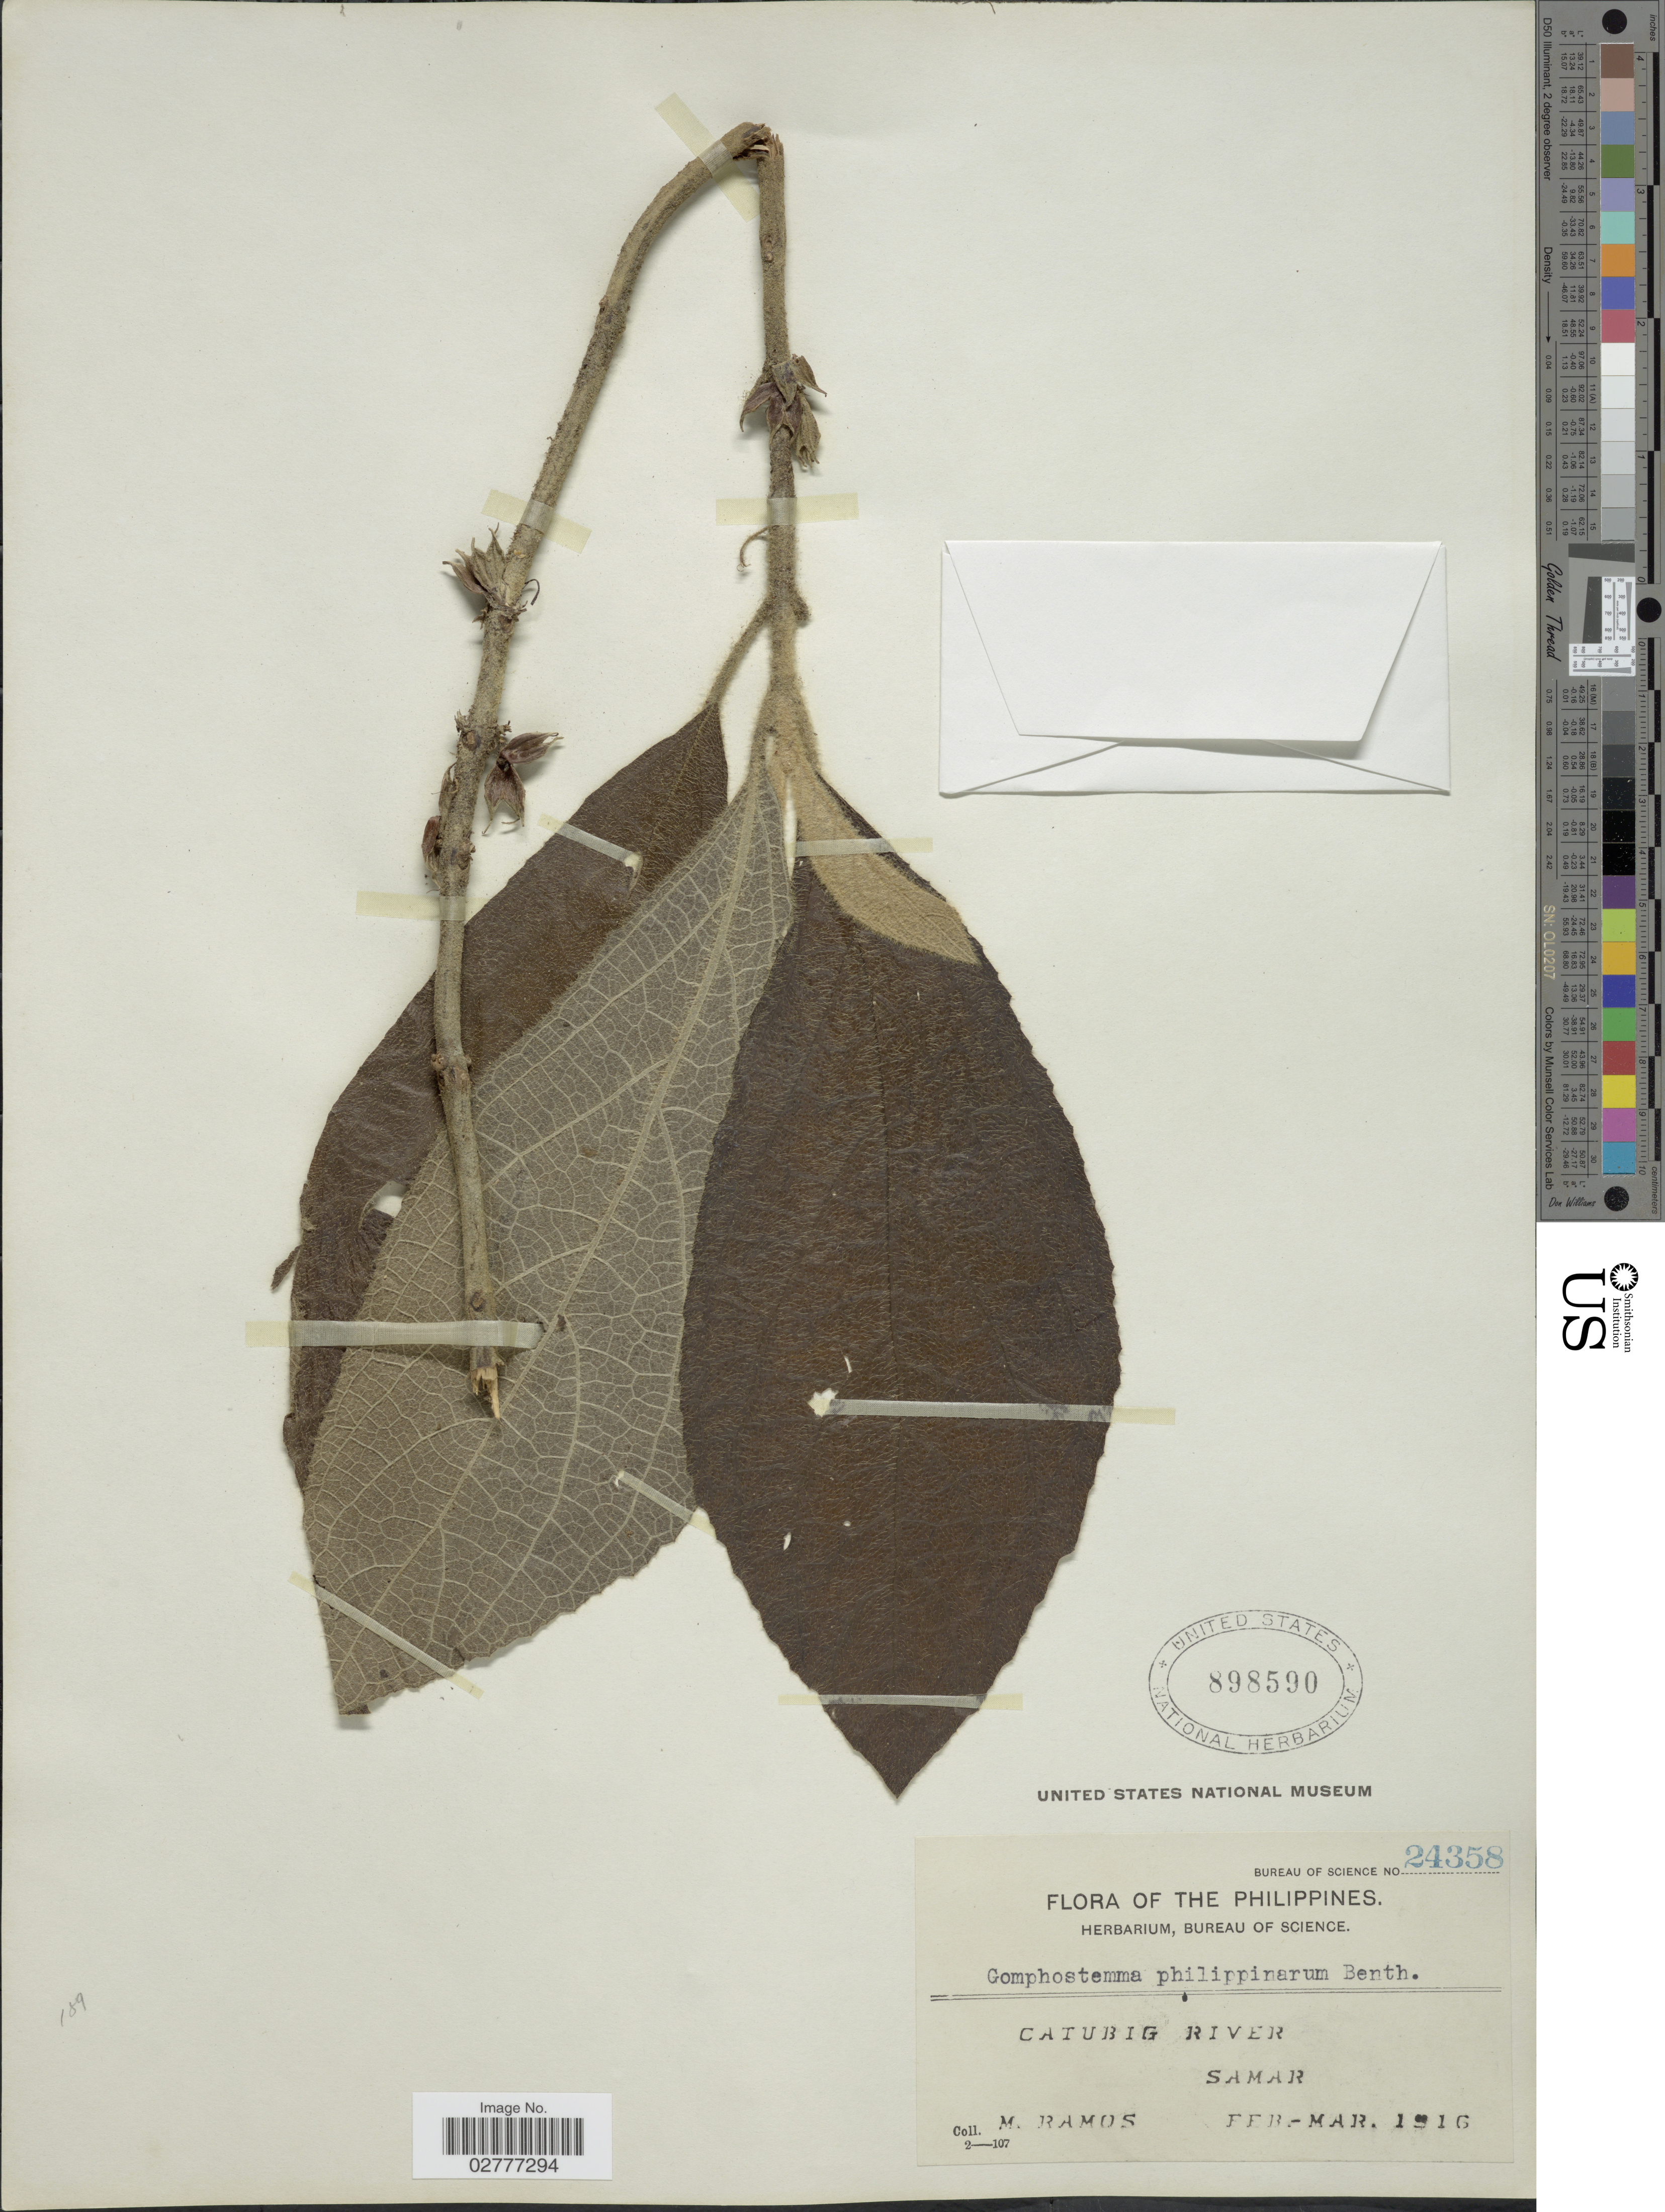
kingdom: Plantae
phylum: Tracheophyta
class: Magnoliopsida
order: Lamiales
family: Lamiaceae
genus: Gomphostemma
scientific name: Gomphostemma philippinarum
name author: Benth.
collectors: M. Ramos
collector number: Bureau of Science 24358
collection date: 1916-02/1916-03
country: Philippines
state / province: Eastern Visayas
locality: Catubig River, Samar.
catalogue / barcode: US 898590